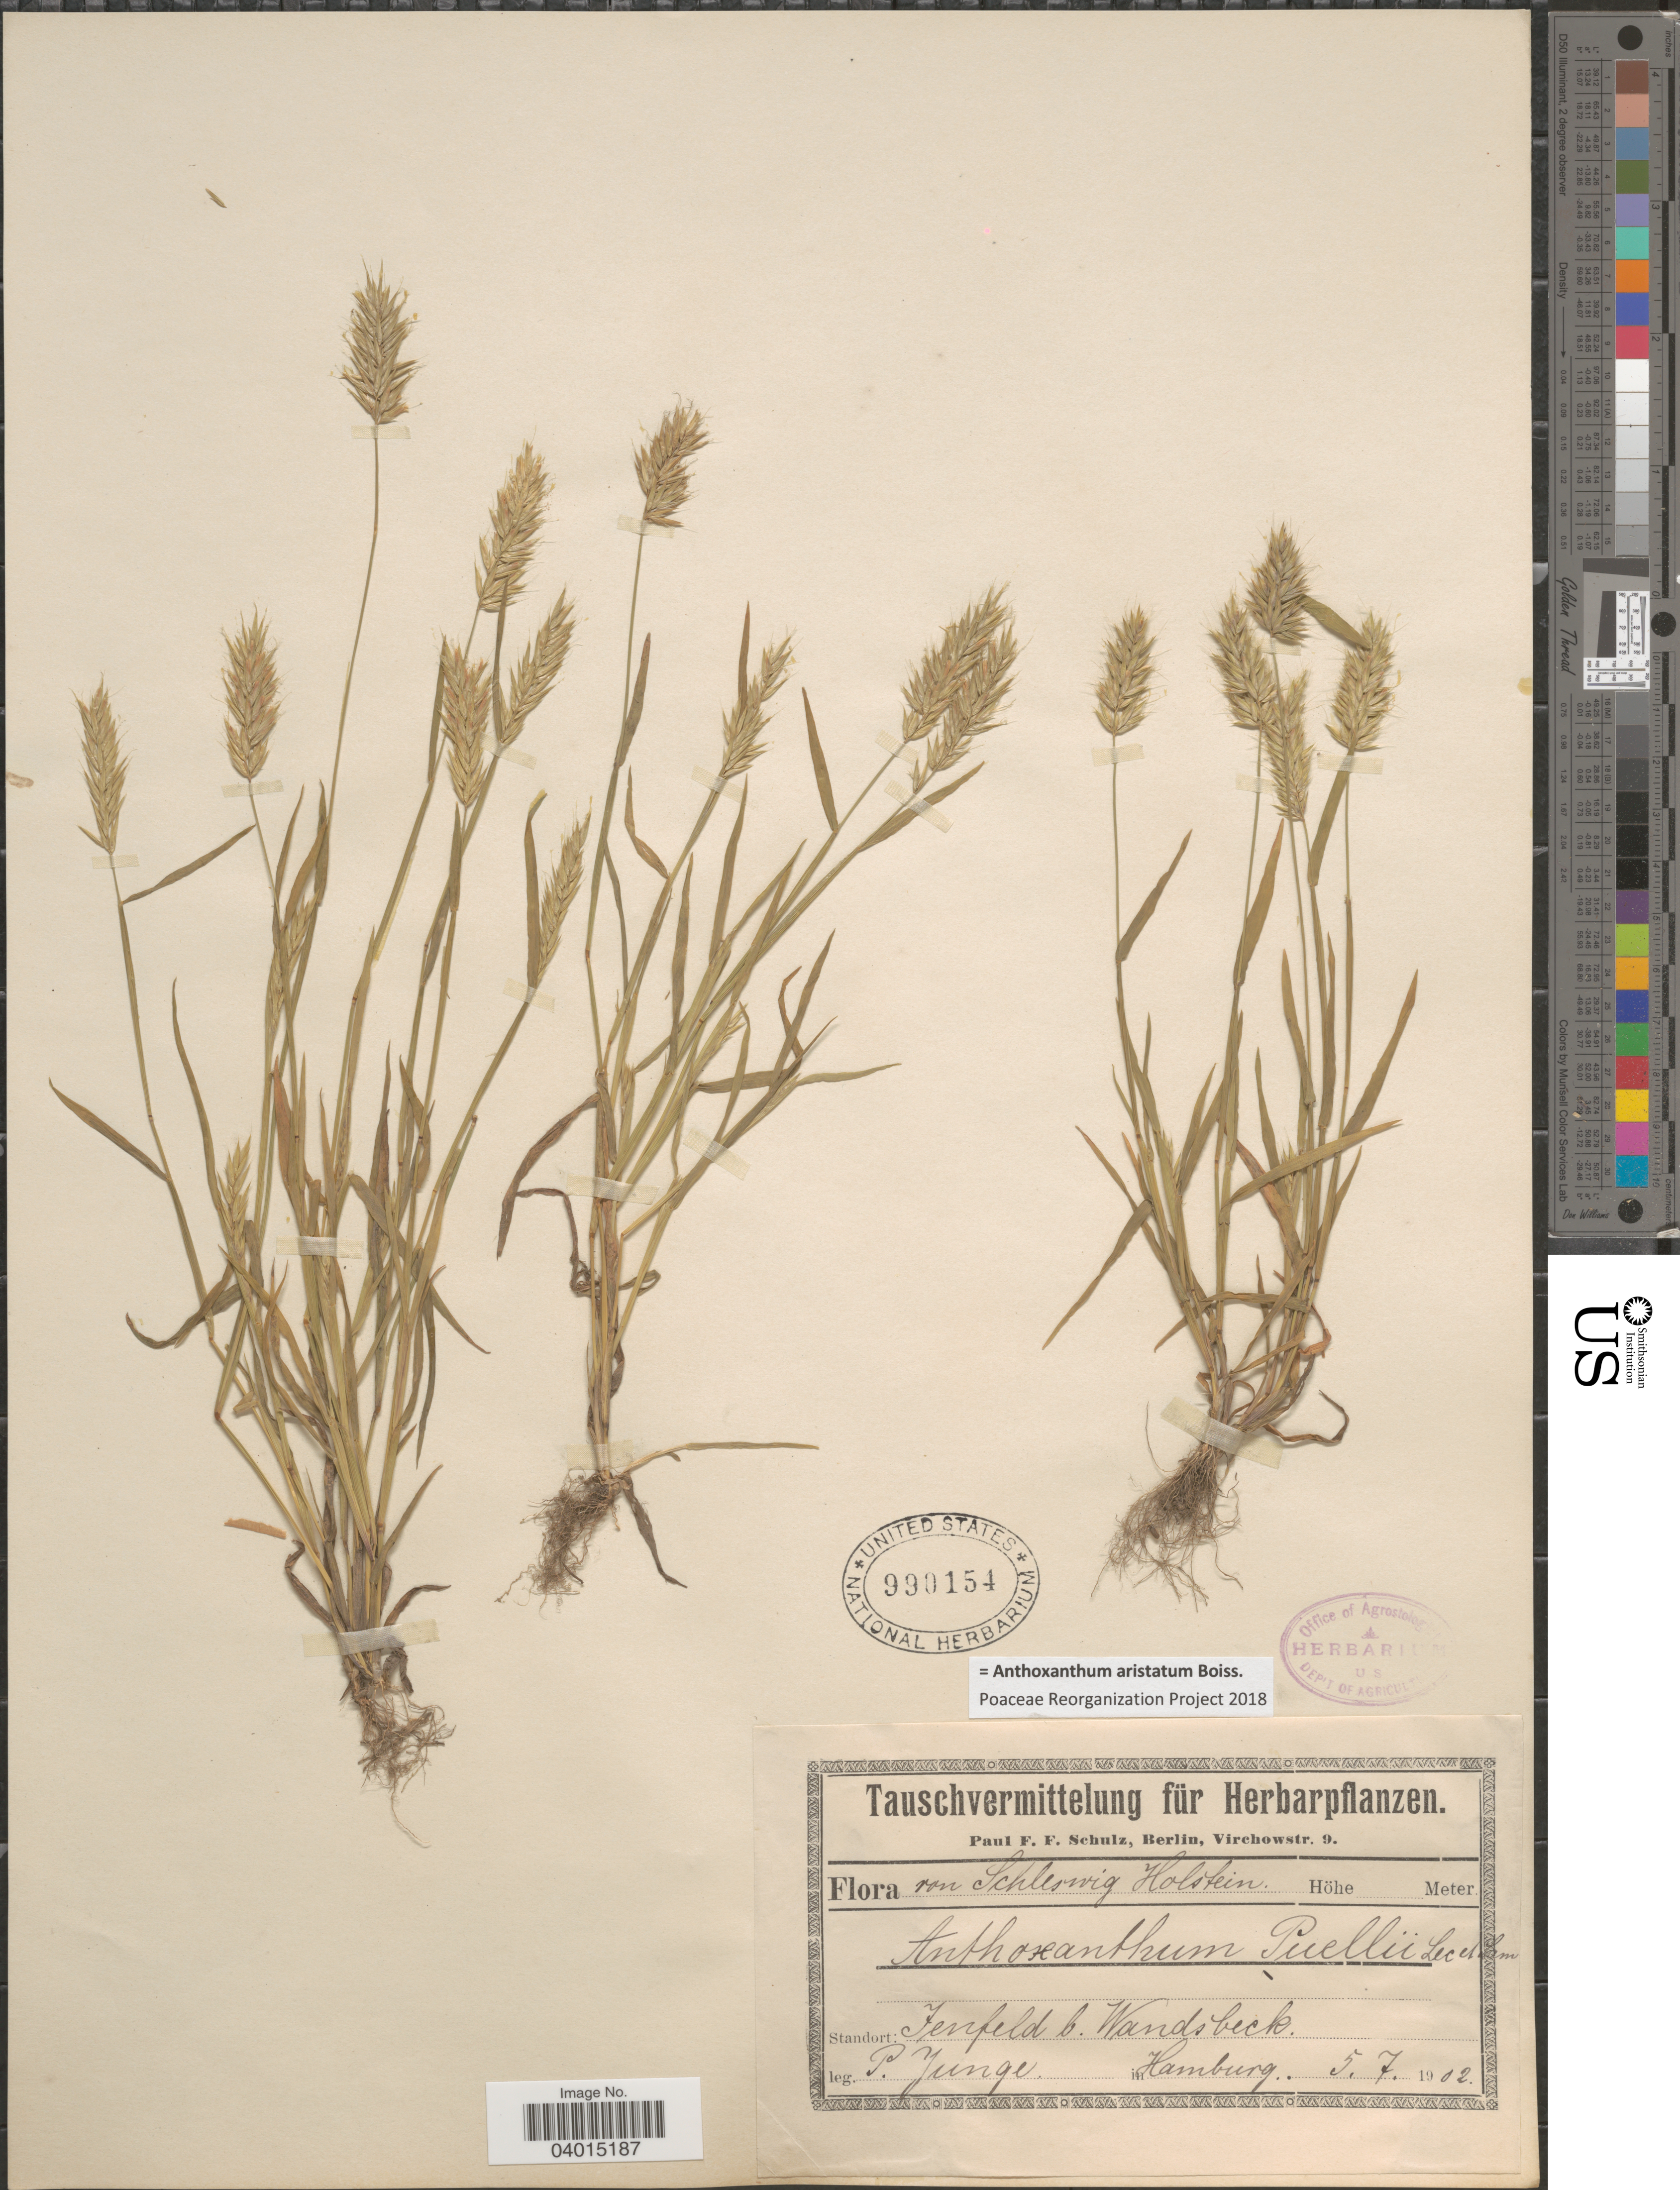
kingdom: Plantae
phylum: Tracheophyta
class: Liliopsida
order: Poales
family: Poaceae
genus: Anthoxanthum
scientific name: Anthoxanthum aristatum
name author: Boiss.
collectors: P. Junge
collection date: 1902-07-05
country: Germany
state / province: Schleswig-Holstein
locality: Jenfeld b. Wandsbeck.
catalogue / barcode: US 990154